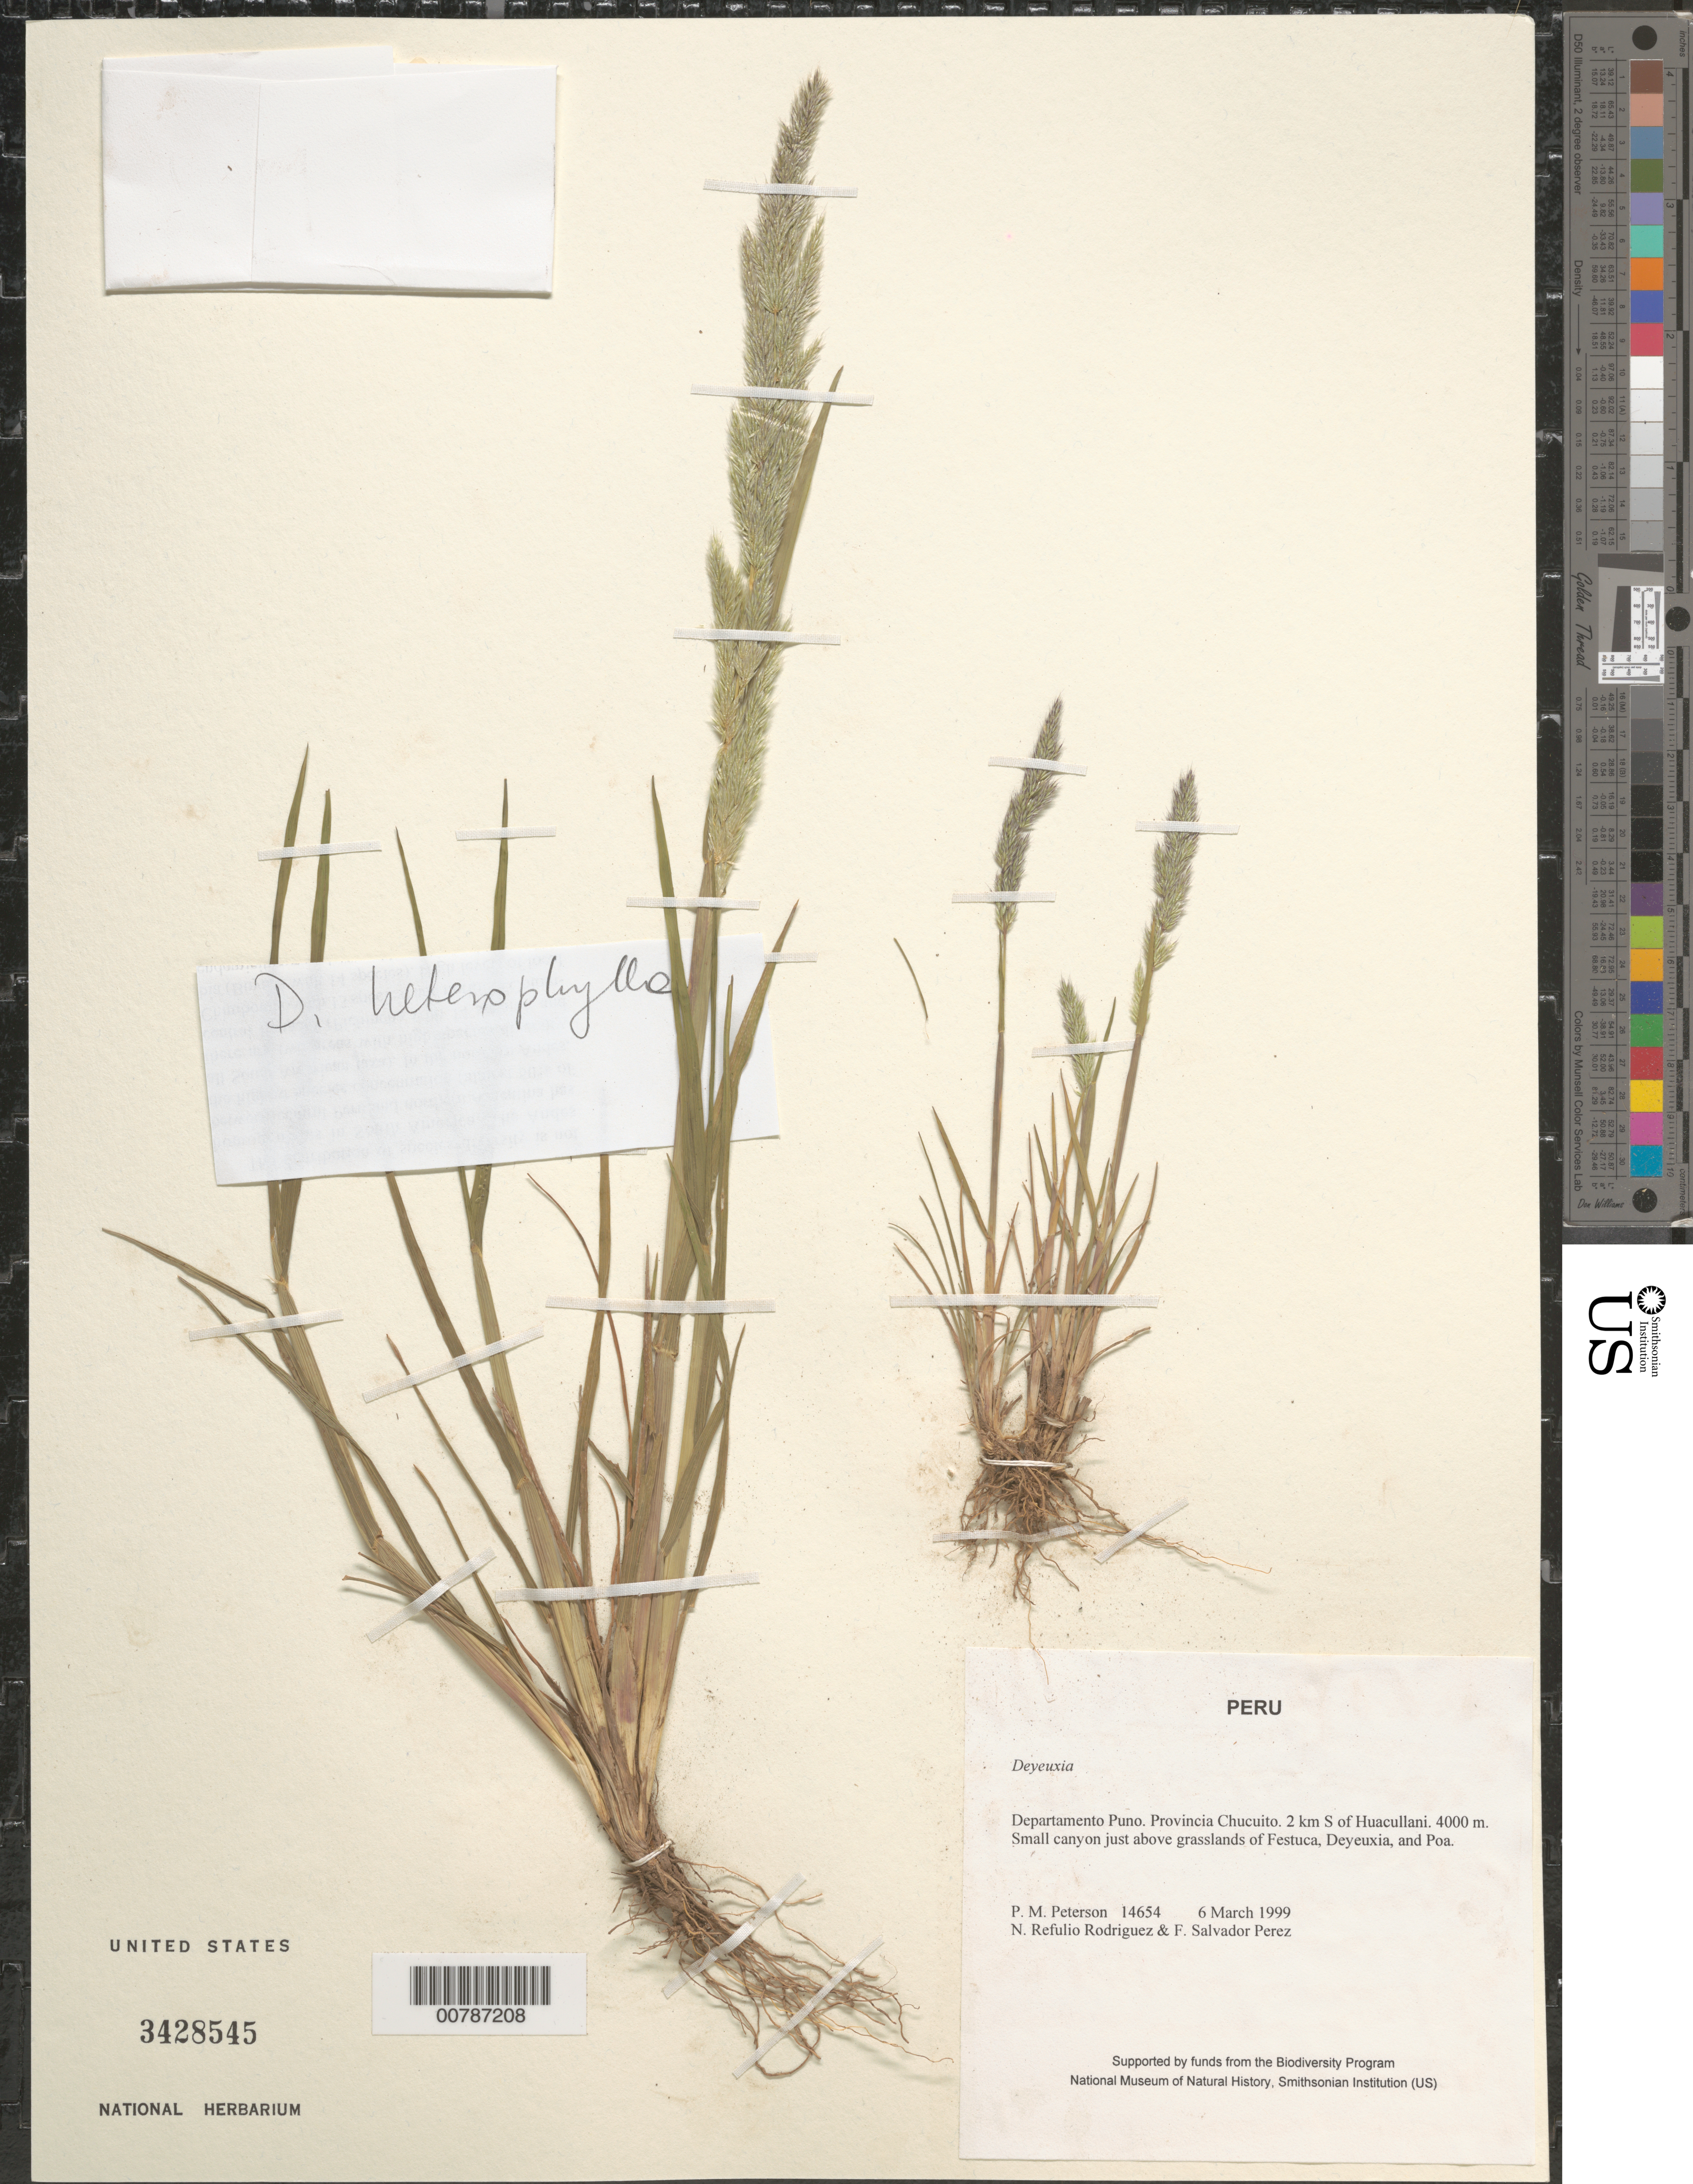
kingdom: Plantae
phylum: Tracheophyta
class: Liliopsida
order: Poales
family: Poaceae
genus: Calamagrostis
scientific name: Calamagrostis sp.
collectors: P. M. Peterson, N. Refulio-Rodríguez & F. Salvador Perez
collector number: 14654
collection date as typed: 06 Mar 1999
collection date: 1999-03-06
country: Peru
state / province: Puno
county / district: Chucuito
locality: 2 km S of Huacullani.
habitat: Small canyon just above grasslands of Festuca, Deyeuxia and Poa.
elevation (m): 4000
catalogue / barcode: US 3428545